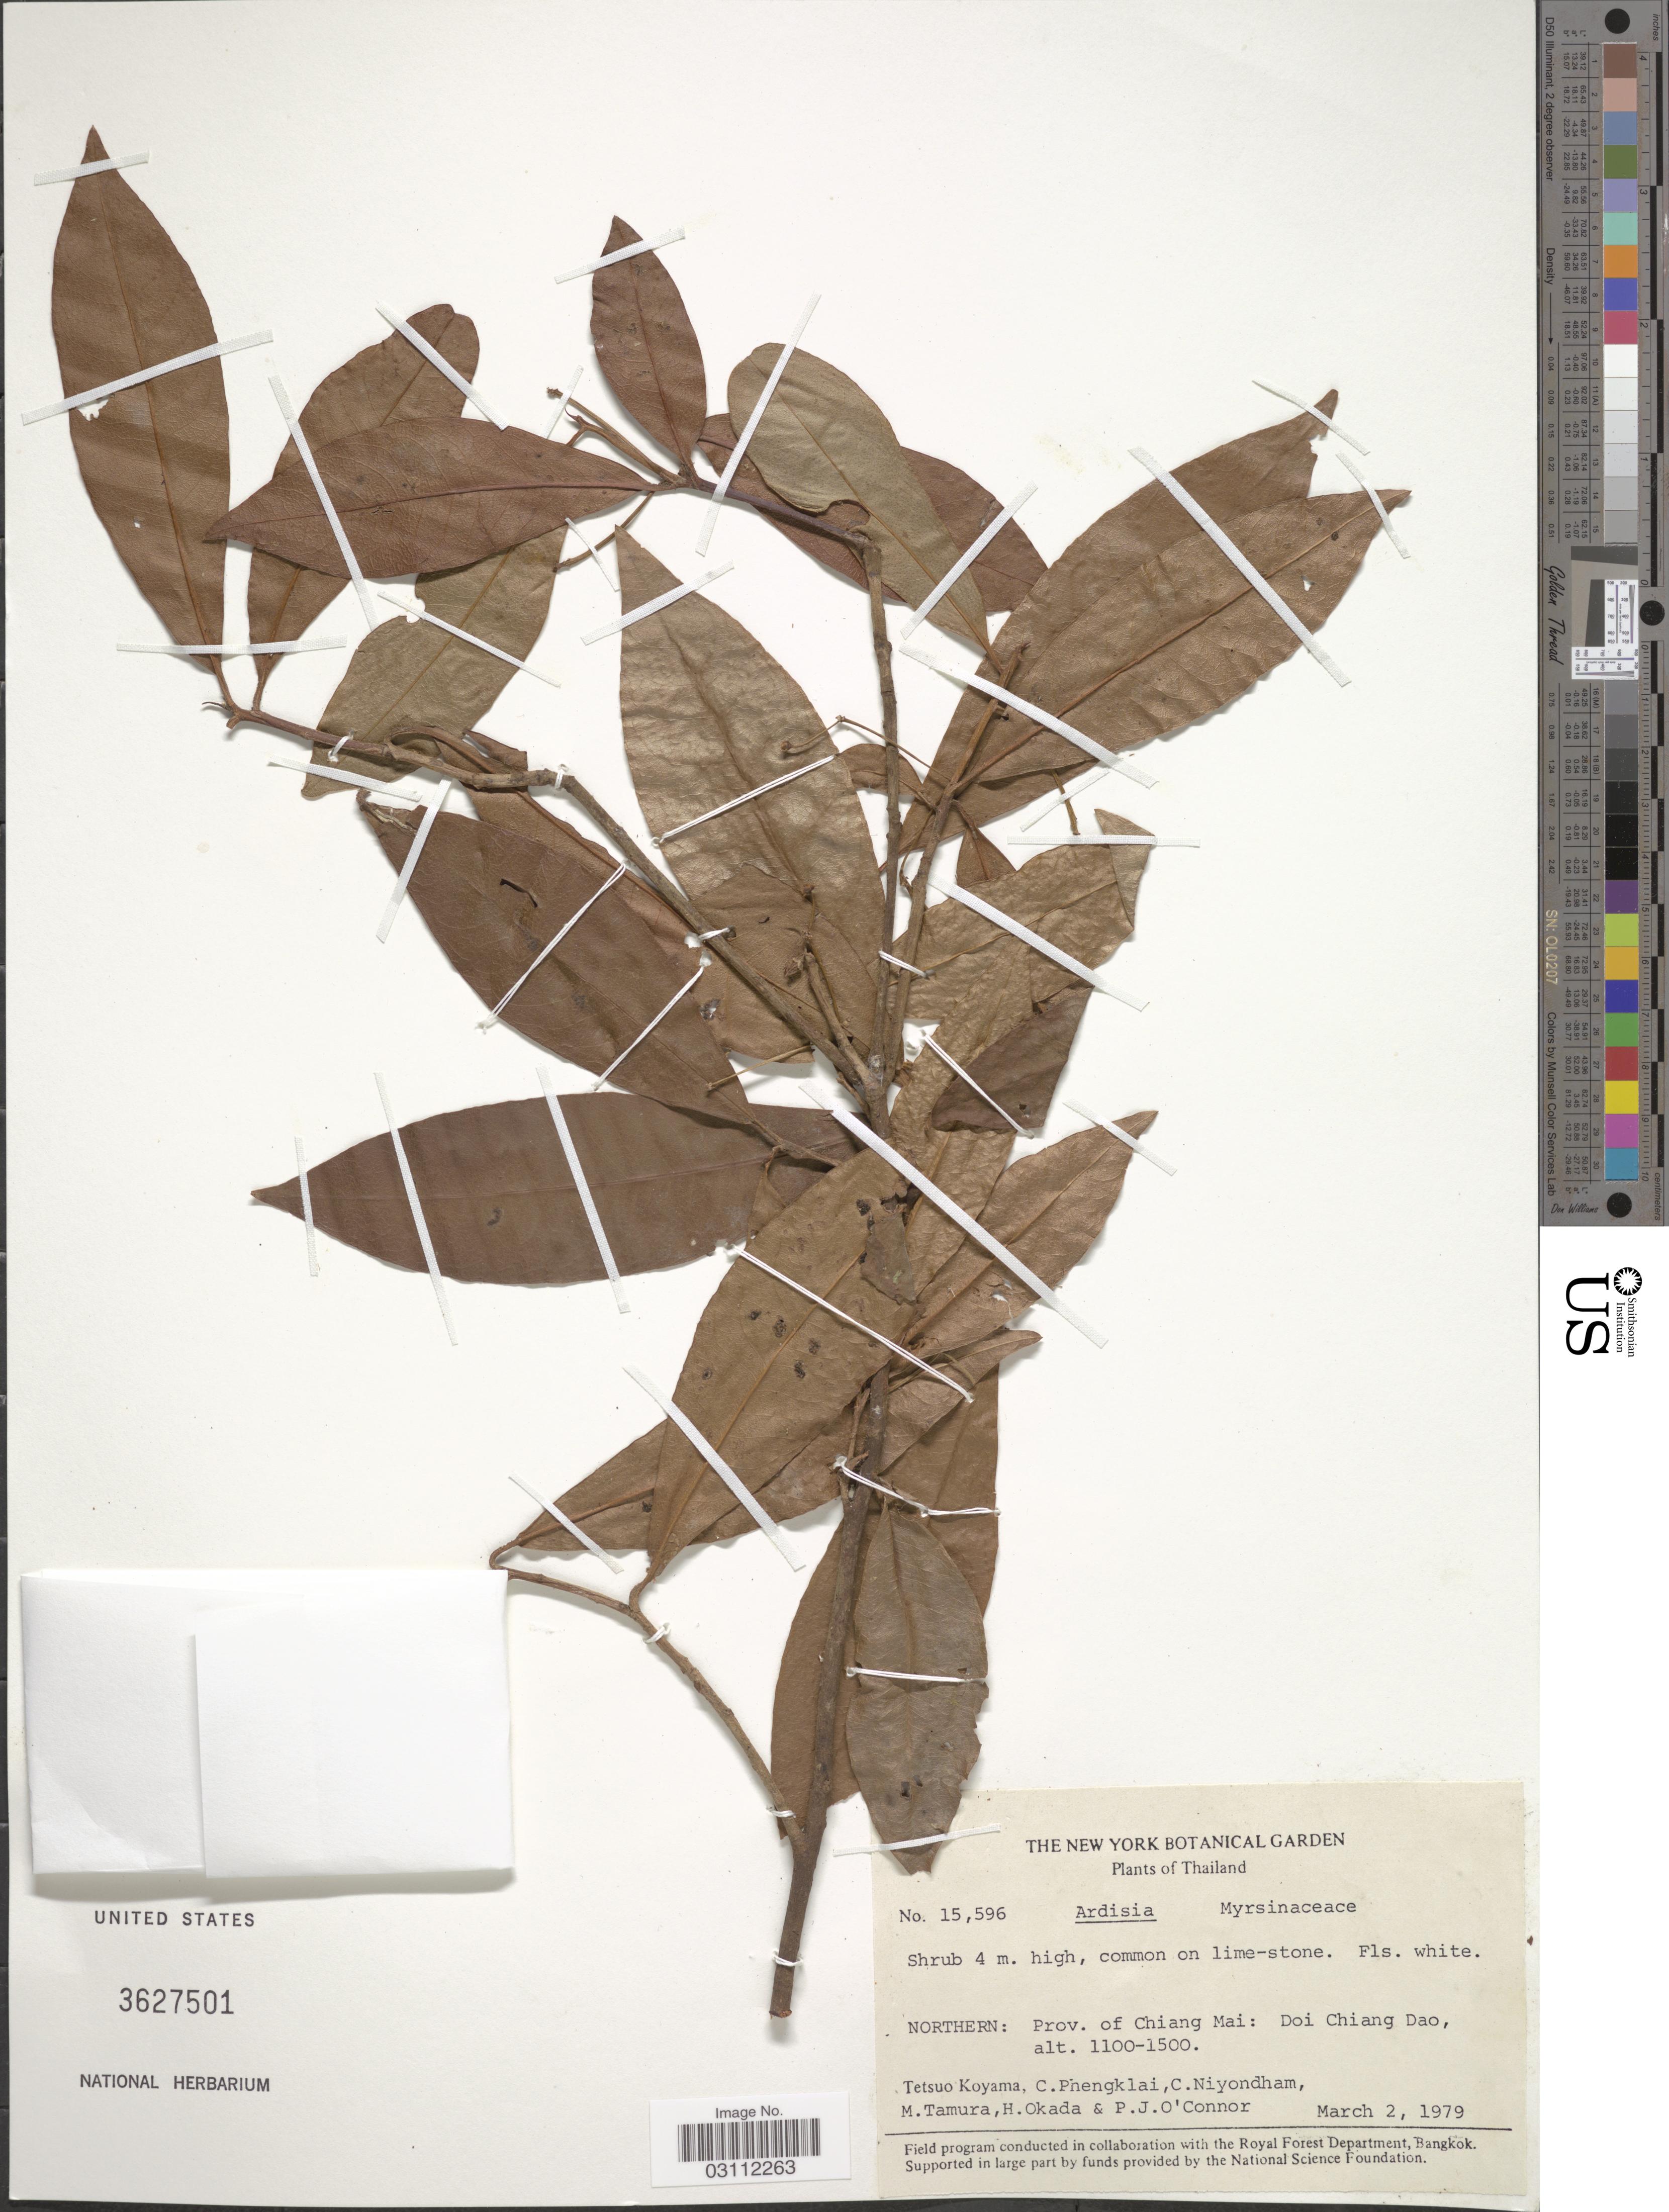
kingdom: Plantae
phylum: Tracheophyta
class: Magnoliopsida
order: Ericales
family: Primulaceae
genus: Ardisia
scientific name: Ardisia sp.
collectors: T. Koyama, C. Phengklai, C. Niyondham, M. Tamura & et al.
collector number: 15596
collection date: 1979-03-02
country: Thailand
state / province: Chiang Mai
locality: Northern: Prov. of Chiang Mai: Doi Chiang Dao.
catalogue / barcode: US 3627501